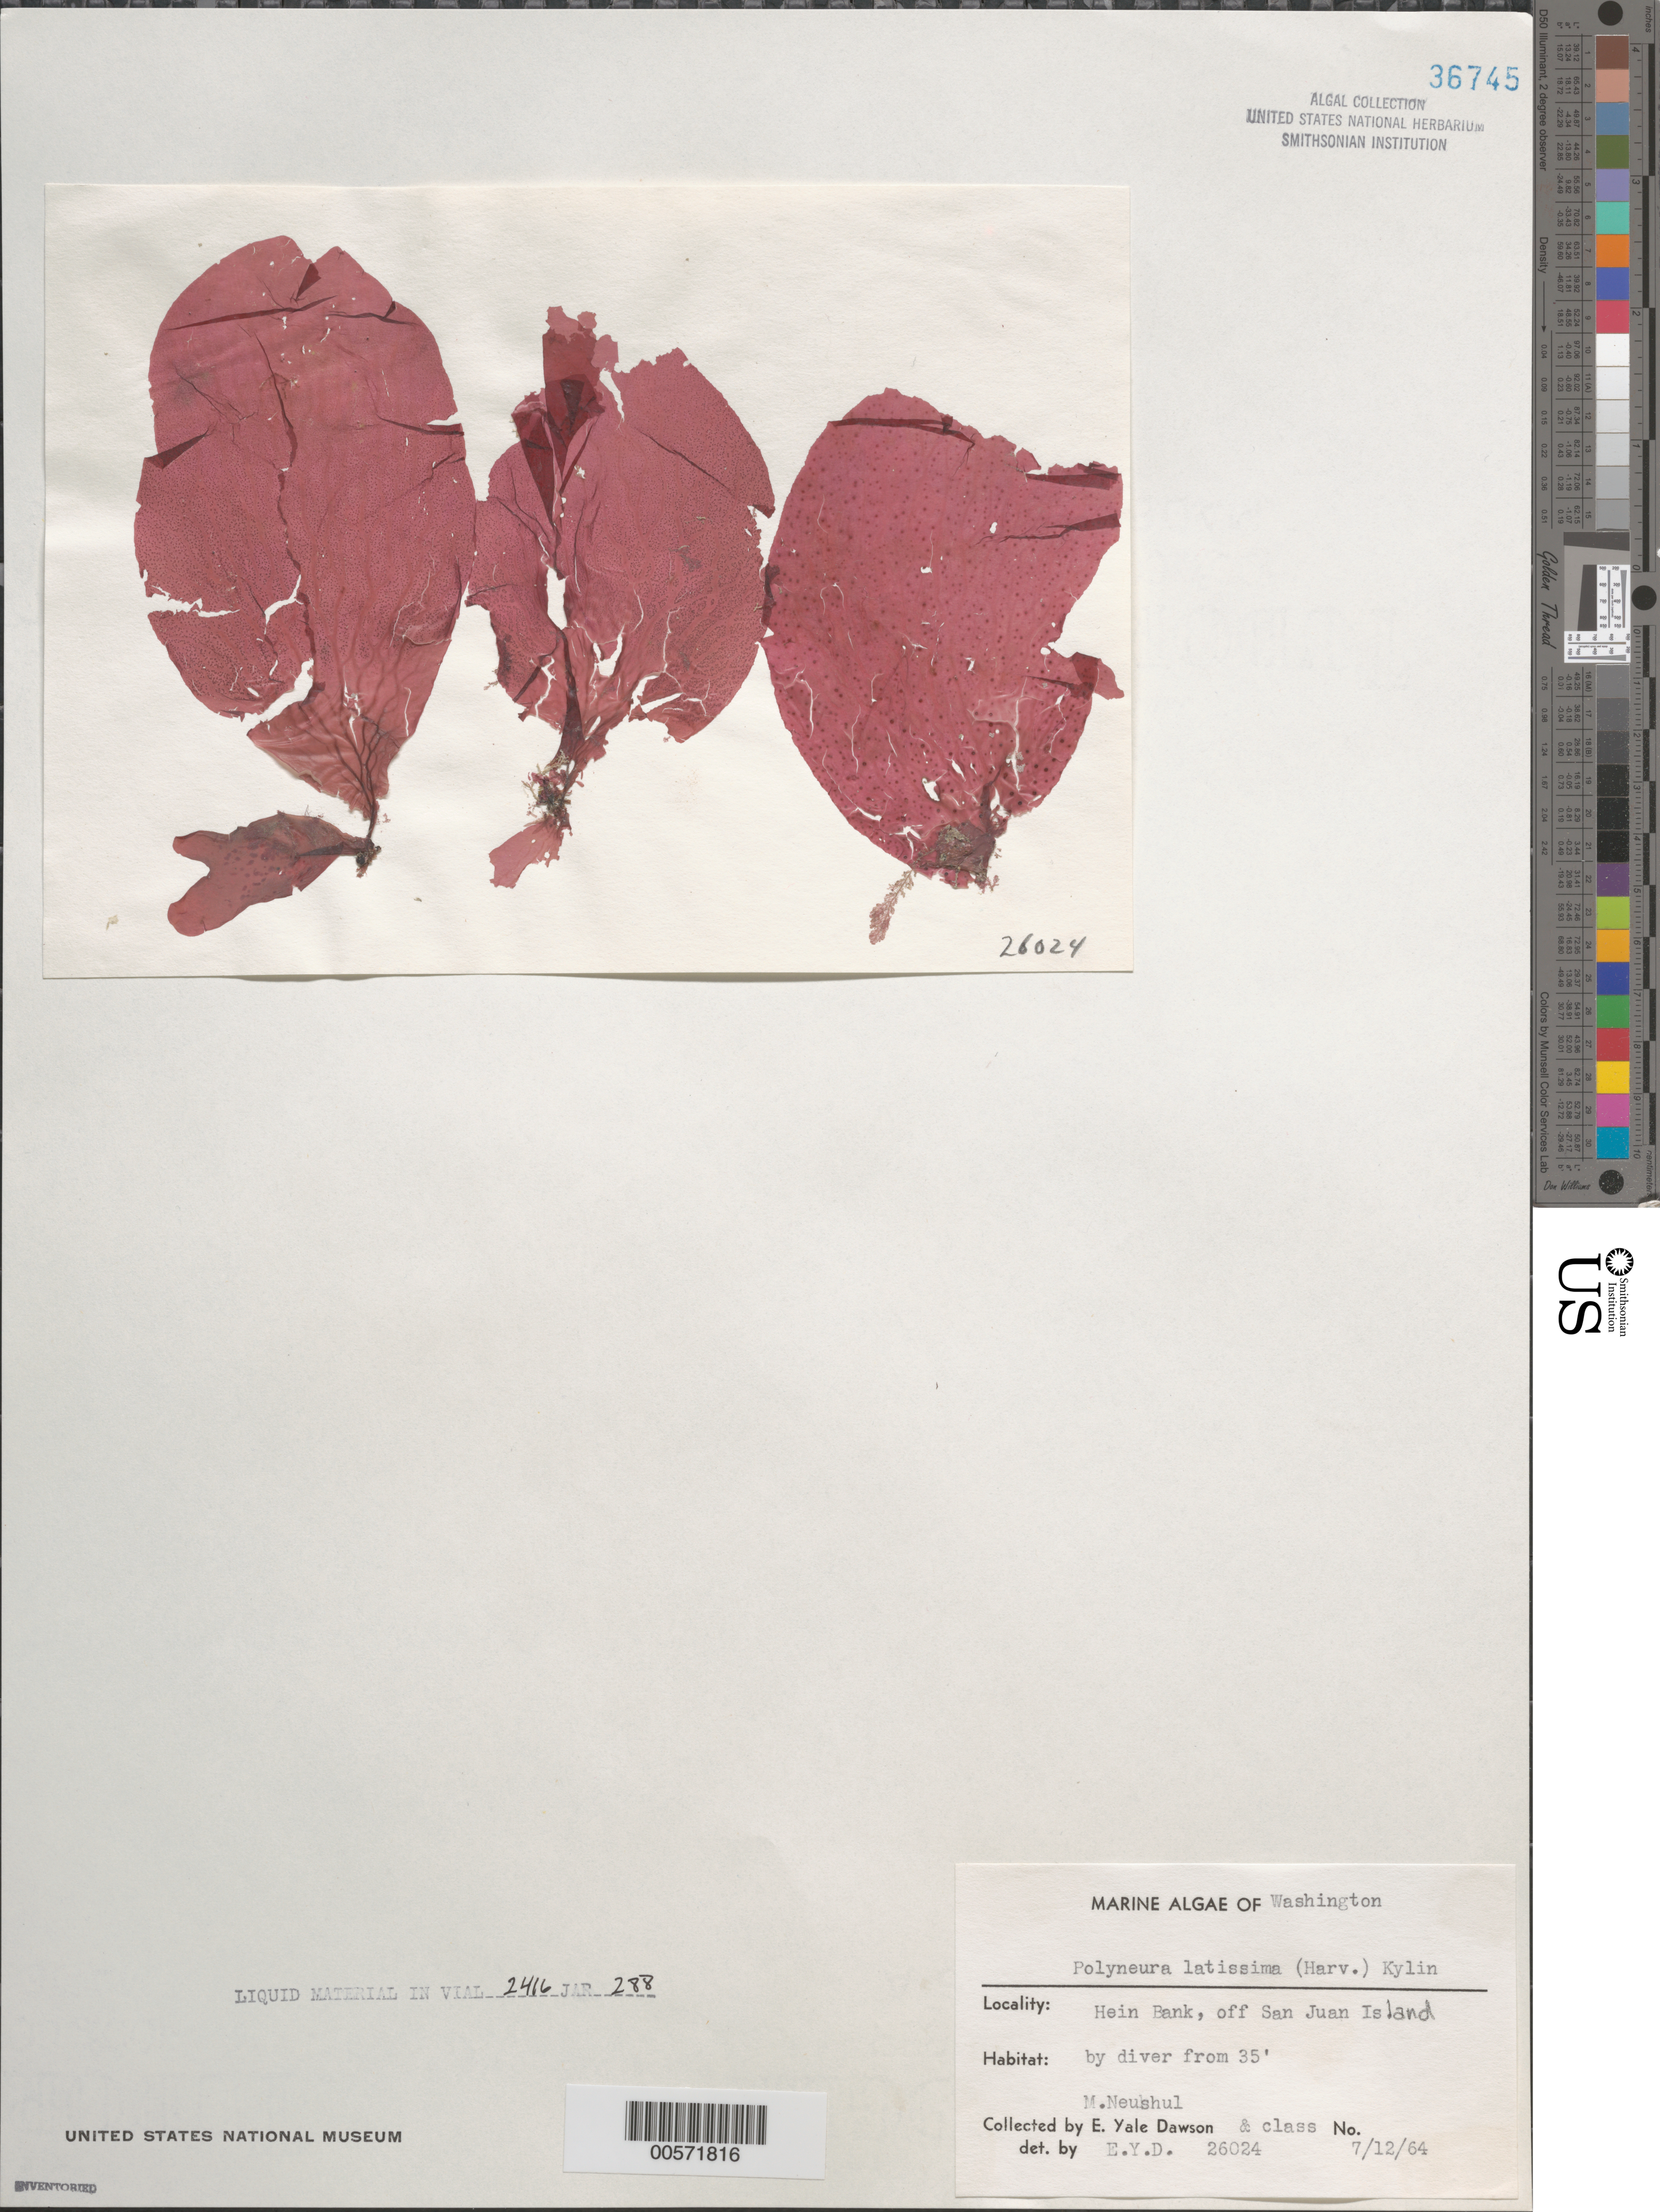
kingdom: Plantae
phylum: Rhodophyta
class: Florideophyceae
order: Ceramiales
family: Delesseriaceae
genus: Polyneura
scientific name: Polyneura latissima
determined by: Dawson, E. Y.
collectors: E. Y. Dawson & M. Neushul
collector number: EYD 26024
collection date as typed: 12 Jul 1963 or 12 Jul 1964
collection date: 1963-07-12 or 1964-07-12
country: United States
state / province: Washington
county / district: San Juan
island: San Juan Island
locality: Hein Bank, off San Juan Island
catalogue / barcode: US 36745